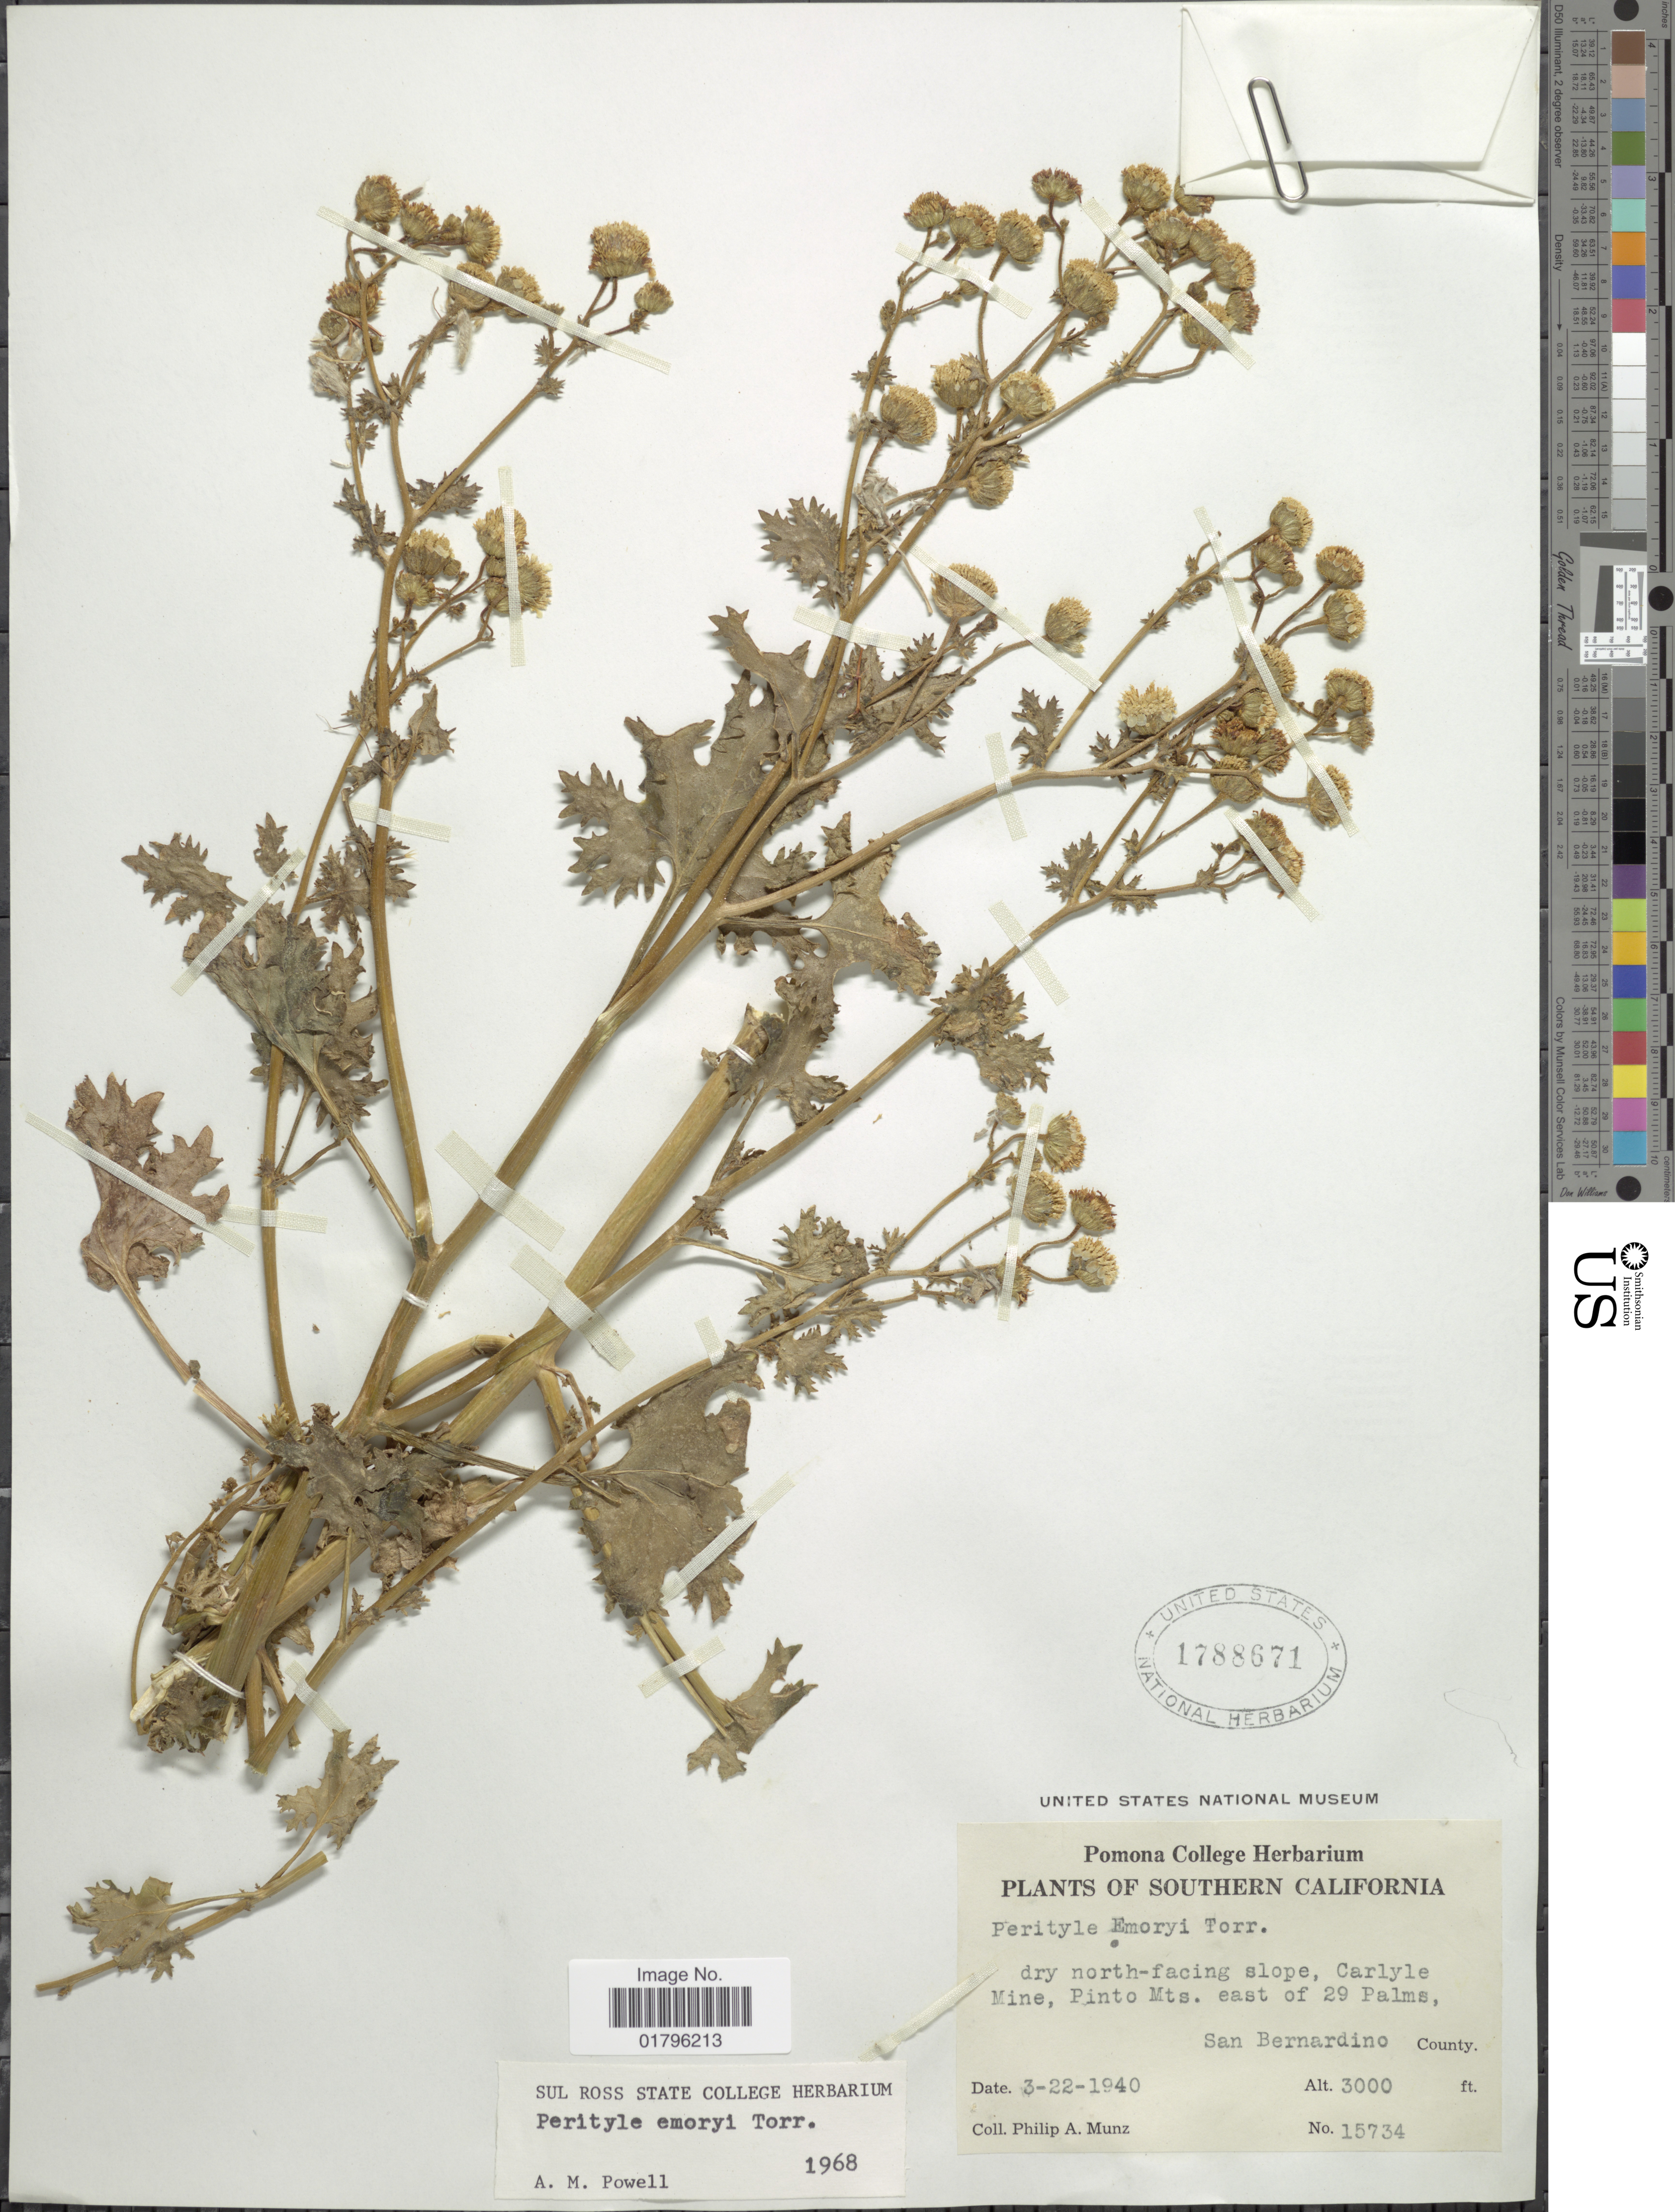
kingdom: Plantae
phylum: Tracheophyta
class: Magnoliopsida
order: Asterales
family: Asteraceae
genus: Perityle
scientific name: Perityle emoryi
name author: Torr.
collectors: P. A. Munz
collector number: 15734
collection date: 1940-03-22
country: United States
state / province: California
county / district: San Bernardino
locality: Southern California. Carlyle Mine, Pinto Mts. east of 29 Palms, San Bernardino County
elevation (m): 914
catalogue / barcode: US 1788671